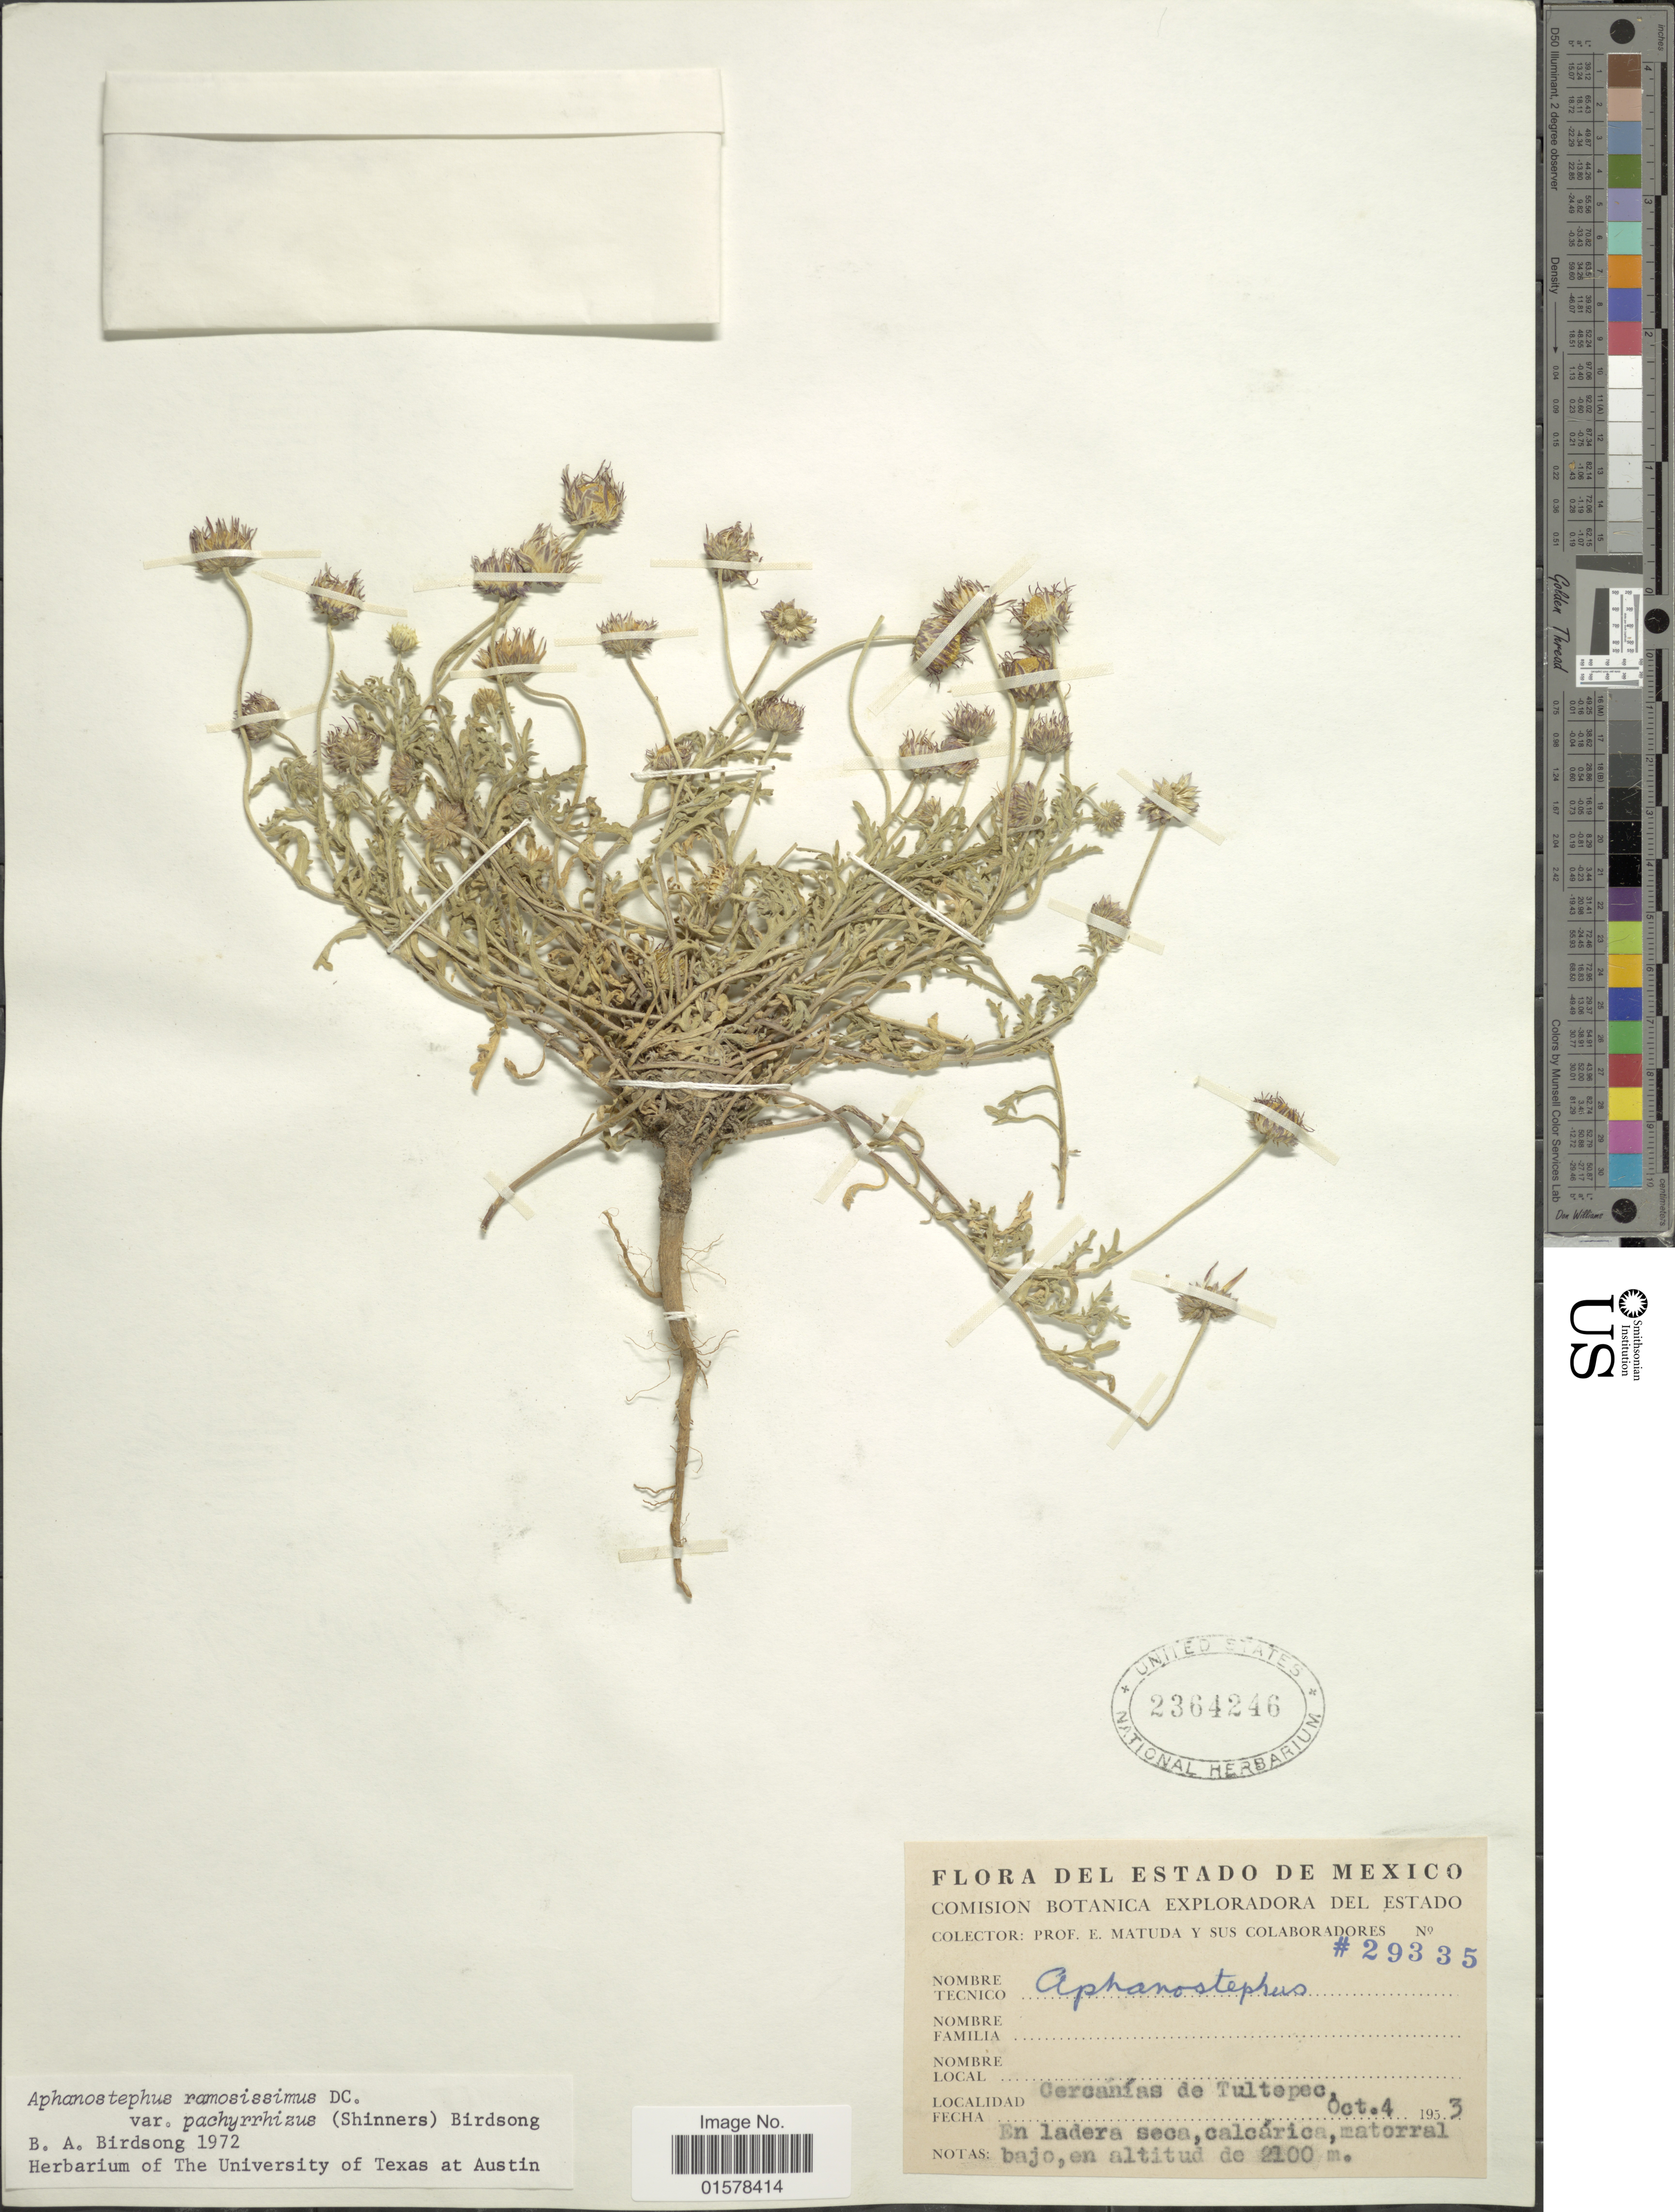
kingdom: Plantae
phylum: Tracheophyta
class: Magnoliopsida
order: Asterales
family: Asteraceae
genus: Aphanostephus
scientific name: Aphanostephus ramosissimus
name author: DC.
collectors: E. Matuda & et al.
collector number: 29335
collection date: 1953-10-04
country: Mexico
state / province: México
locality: Cercanias de Tultepec. Estado de México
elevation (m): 2100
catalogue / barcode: US 2364246